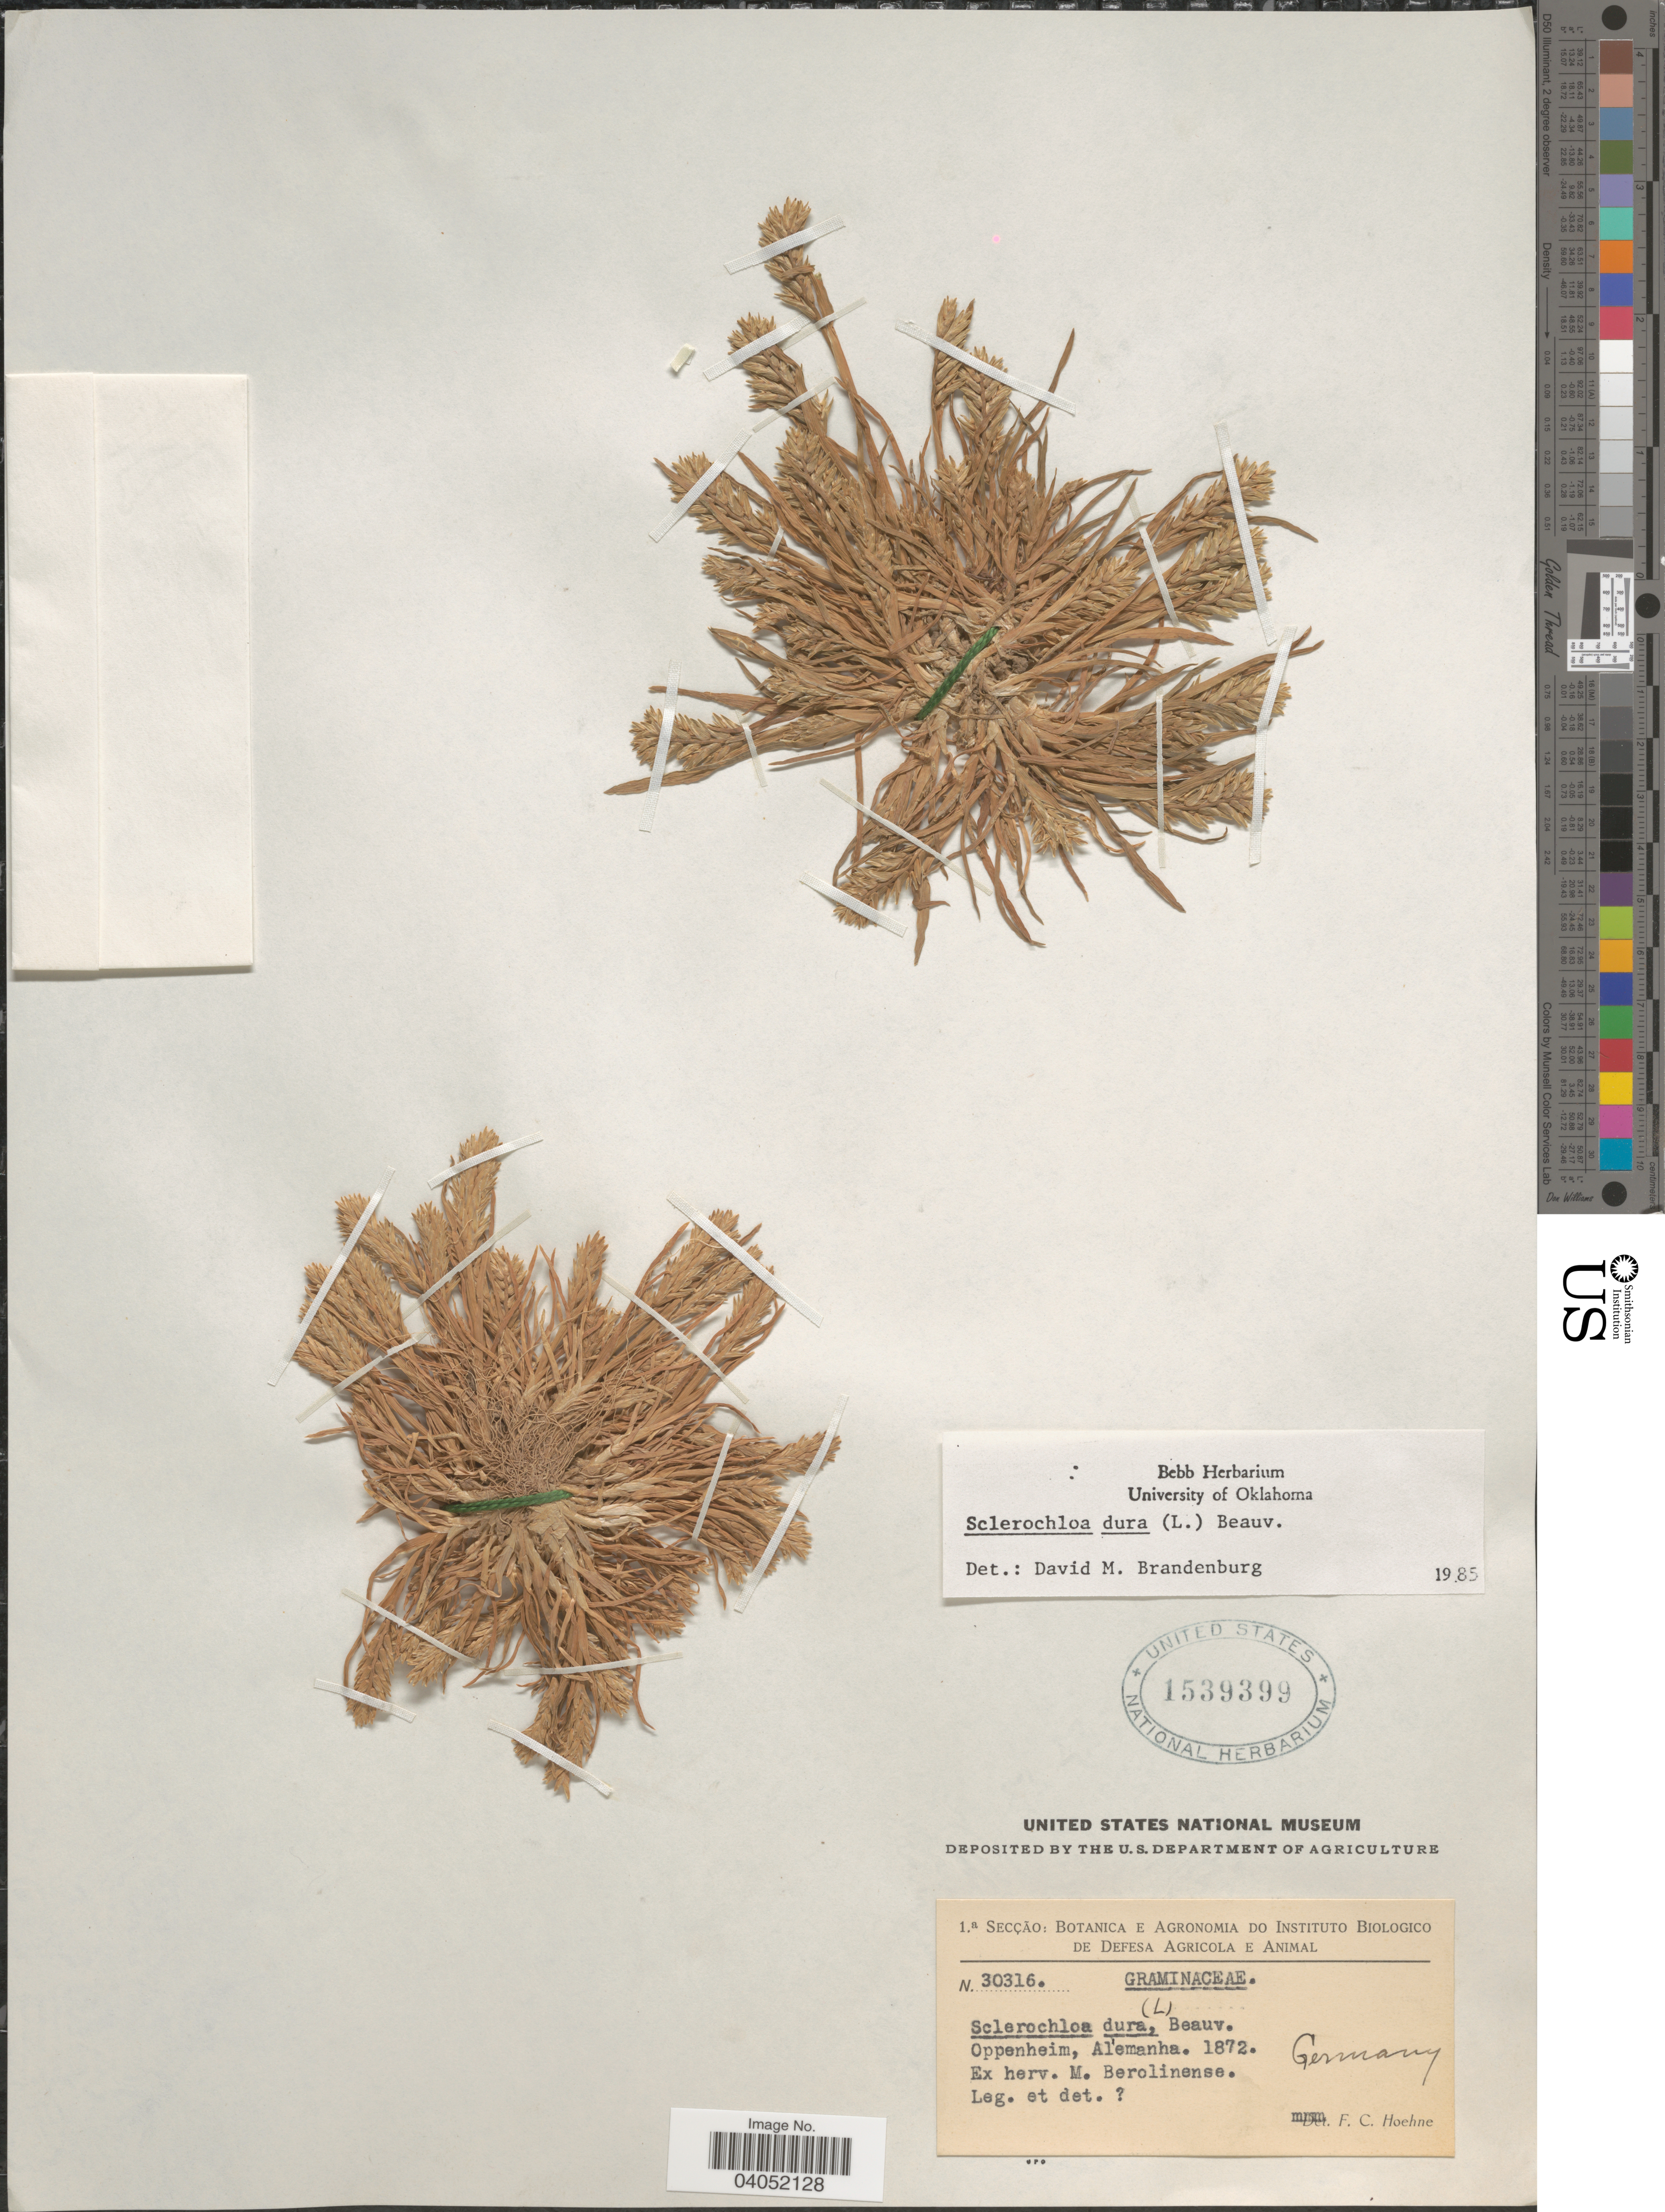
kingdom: Plantae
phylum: Tracheophyta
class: Liliopsida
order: Poales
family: Poaceae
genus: Sclerochloa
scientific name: Sclerochloa dura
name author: (L.) P. Beauv.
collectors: F. C. Hoehne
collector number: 30316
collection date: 1872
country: Germany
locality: Oppenheim, Alemanha.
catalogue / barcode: US 1539399